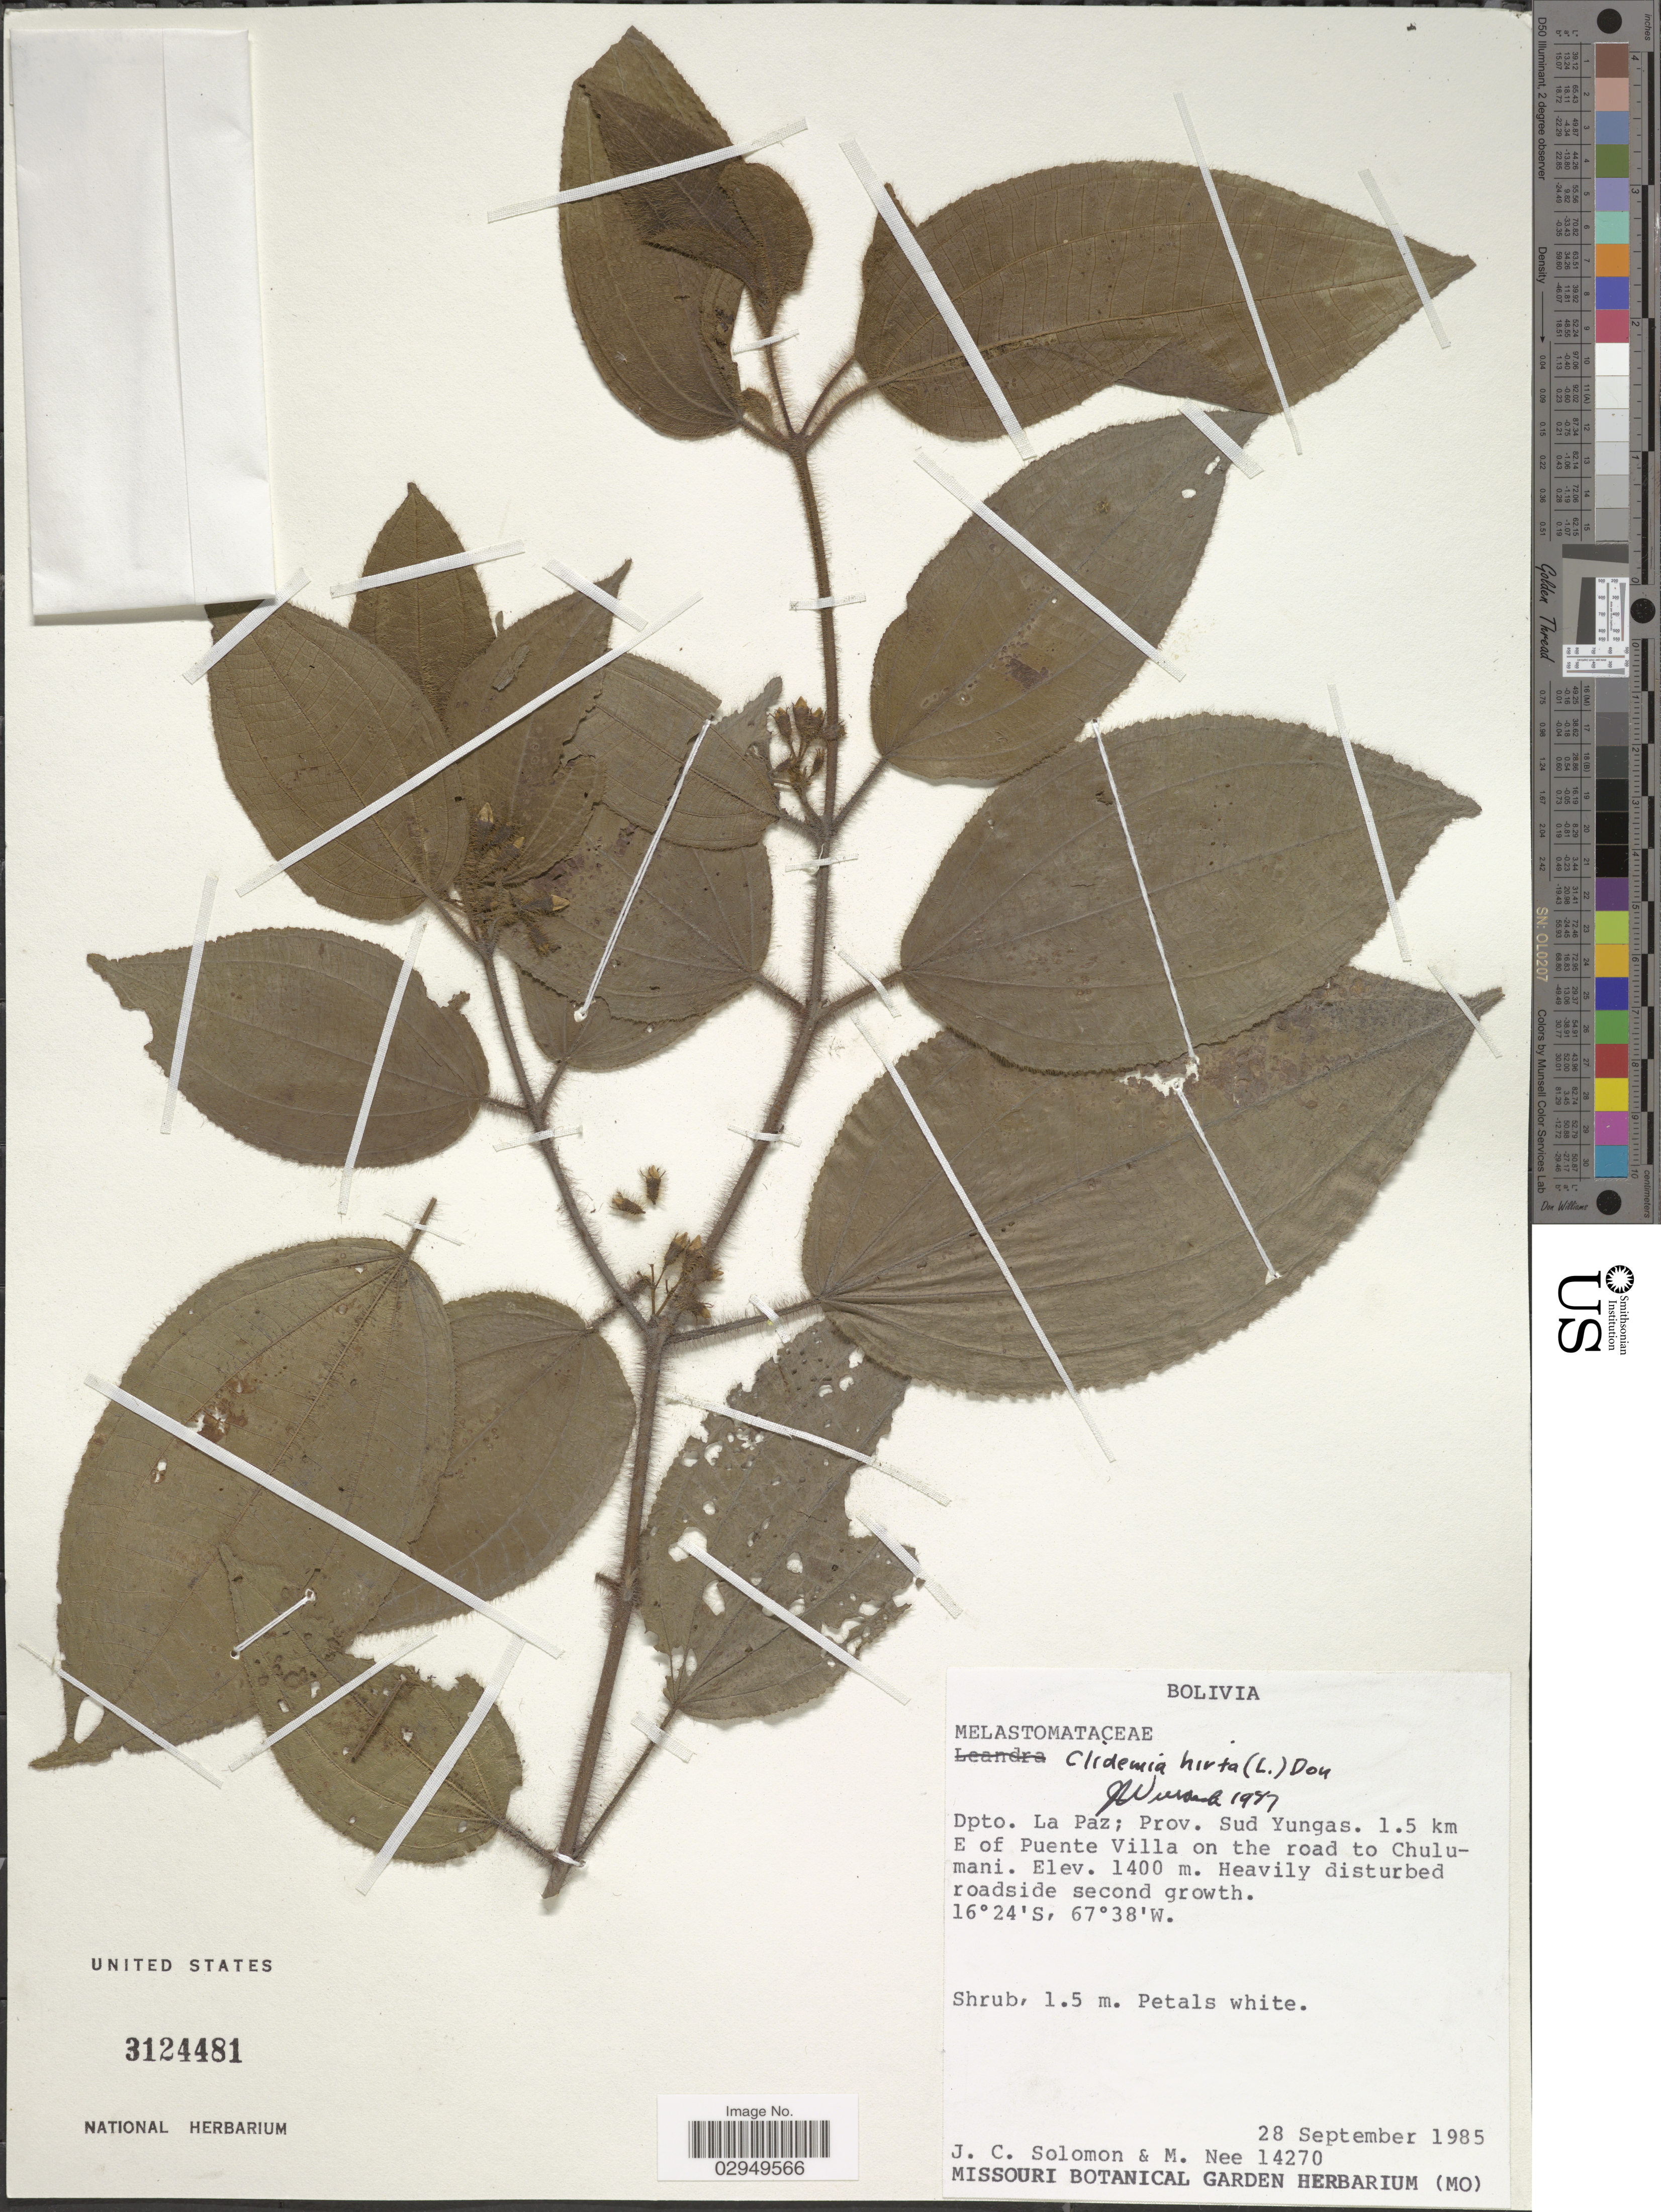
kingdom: Plantae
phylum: Tracheophyta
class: Magnoliopsida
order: Myrtales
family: Melastomataceae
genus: Clidemia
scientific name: Clidemia hirta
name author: (L.) D. Don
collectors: J. C. Solomon & M. Nee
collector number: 14270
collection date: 1985-09-28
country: Bolivia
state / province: La Paz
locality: Dpto. La Paz; Prov. Sud Yungas. 1.5 km E of Puente Villa on the road to Chulumani.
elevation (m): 1400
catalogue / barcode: US 3124481